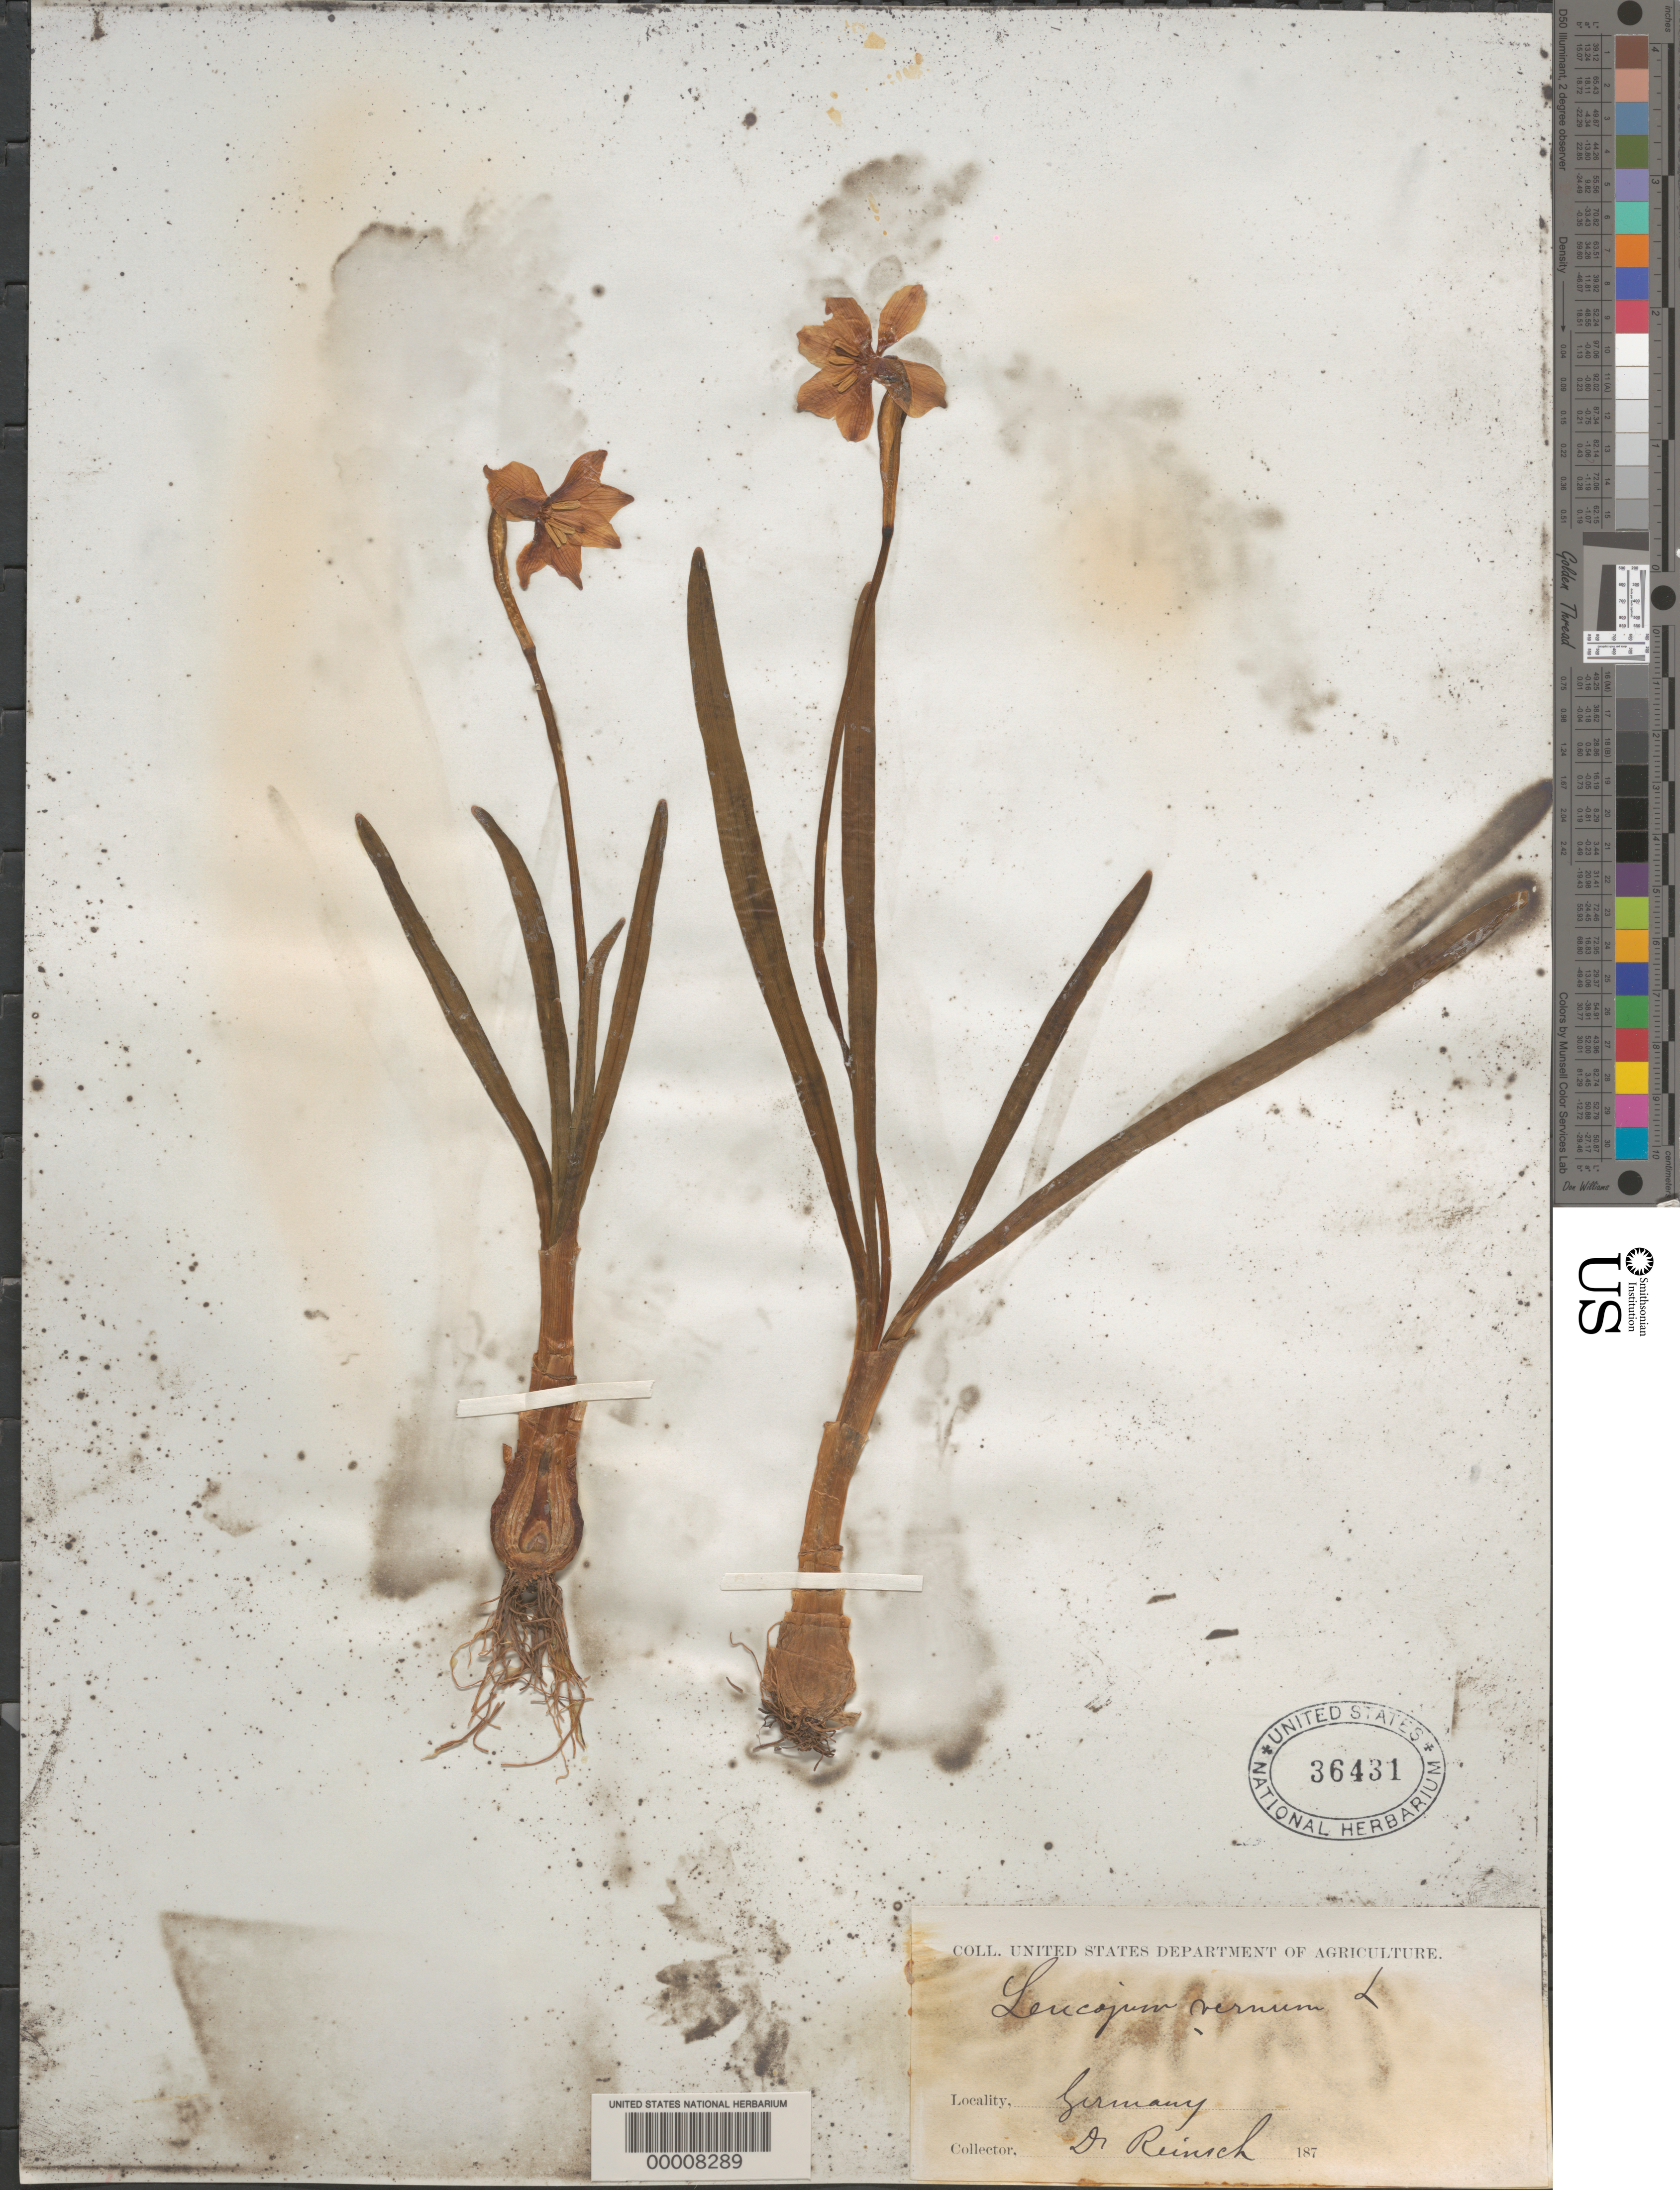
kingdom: Plantae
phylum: Tracheophyta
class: Liliopsida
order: Asparagales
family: Amaryllidaceae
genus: Leucojum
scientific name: Leucojum vernum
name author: L.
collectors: P. Reinsch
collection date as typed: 1874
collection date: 1874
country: Germany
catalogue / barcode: US 36431